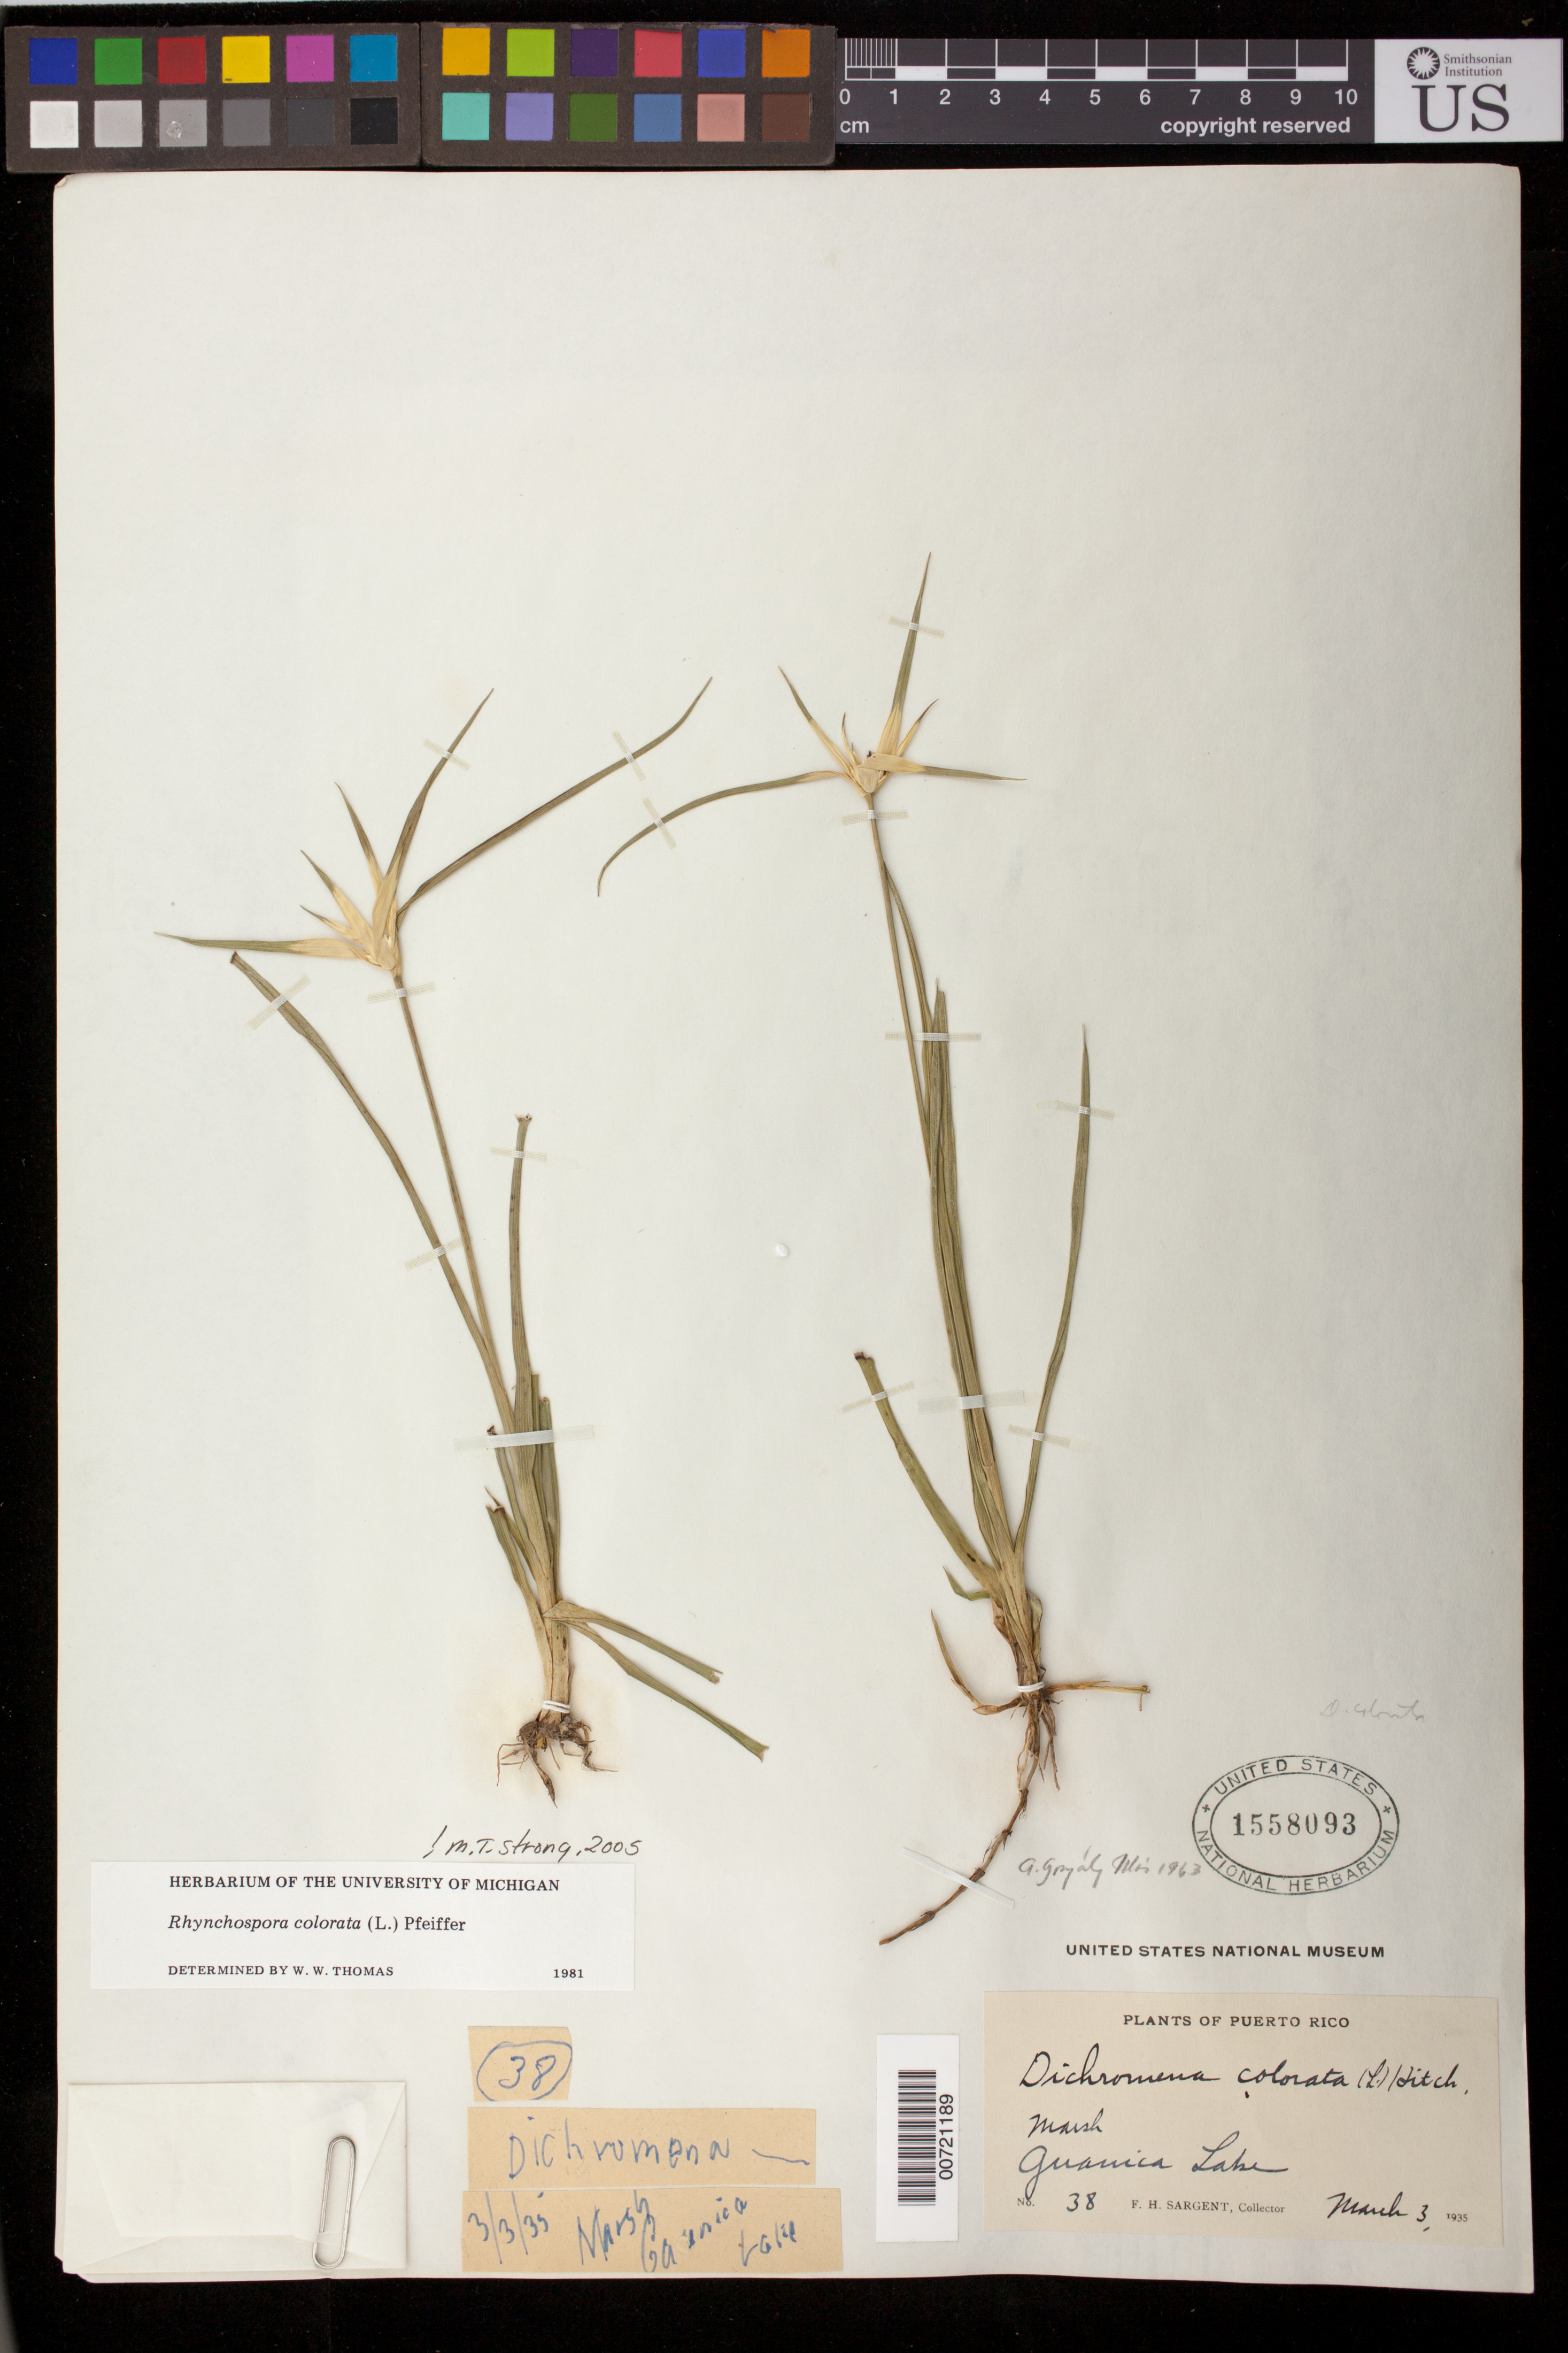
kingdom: Plantae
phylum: Tracheophyta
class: Liliopsida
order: Poales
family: Cyperaceae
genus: Rhynchospora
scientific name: Rhynchospora colorata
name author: (L.) H. Pfeiff.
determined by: Thomas, W. W.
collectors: F. H. Sargent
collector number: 38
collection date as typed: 03 Mar 1935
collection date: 1935-03-03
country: Puerto Rico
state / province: Guánica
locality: Guanica Lake.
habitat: Marsh.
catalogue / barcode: US 1558093